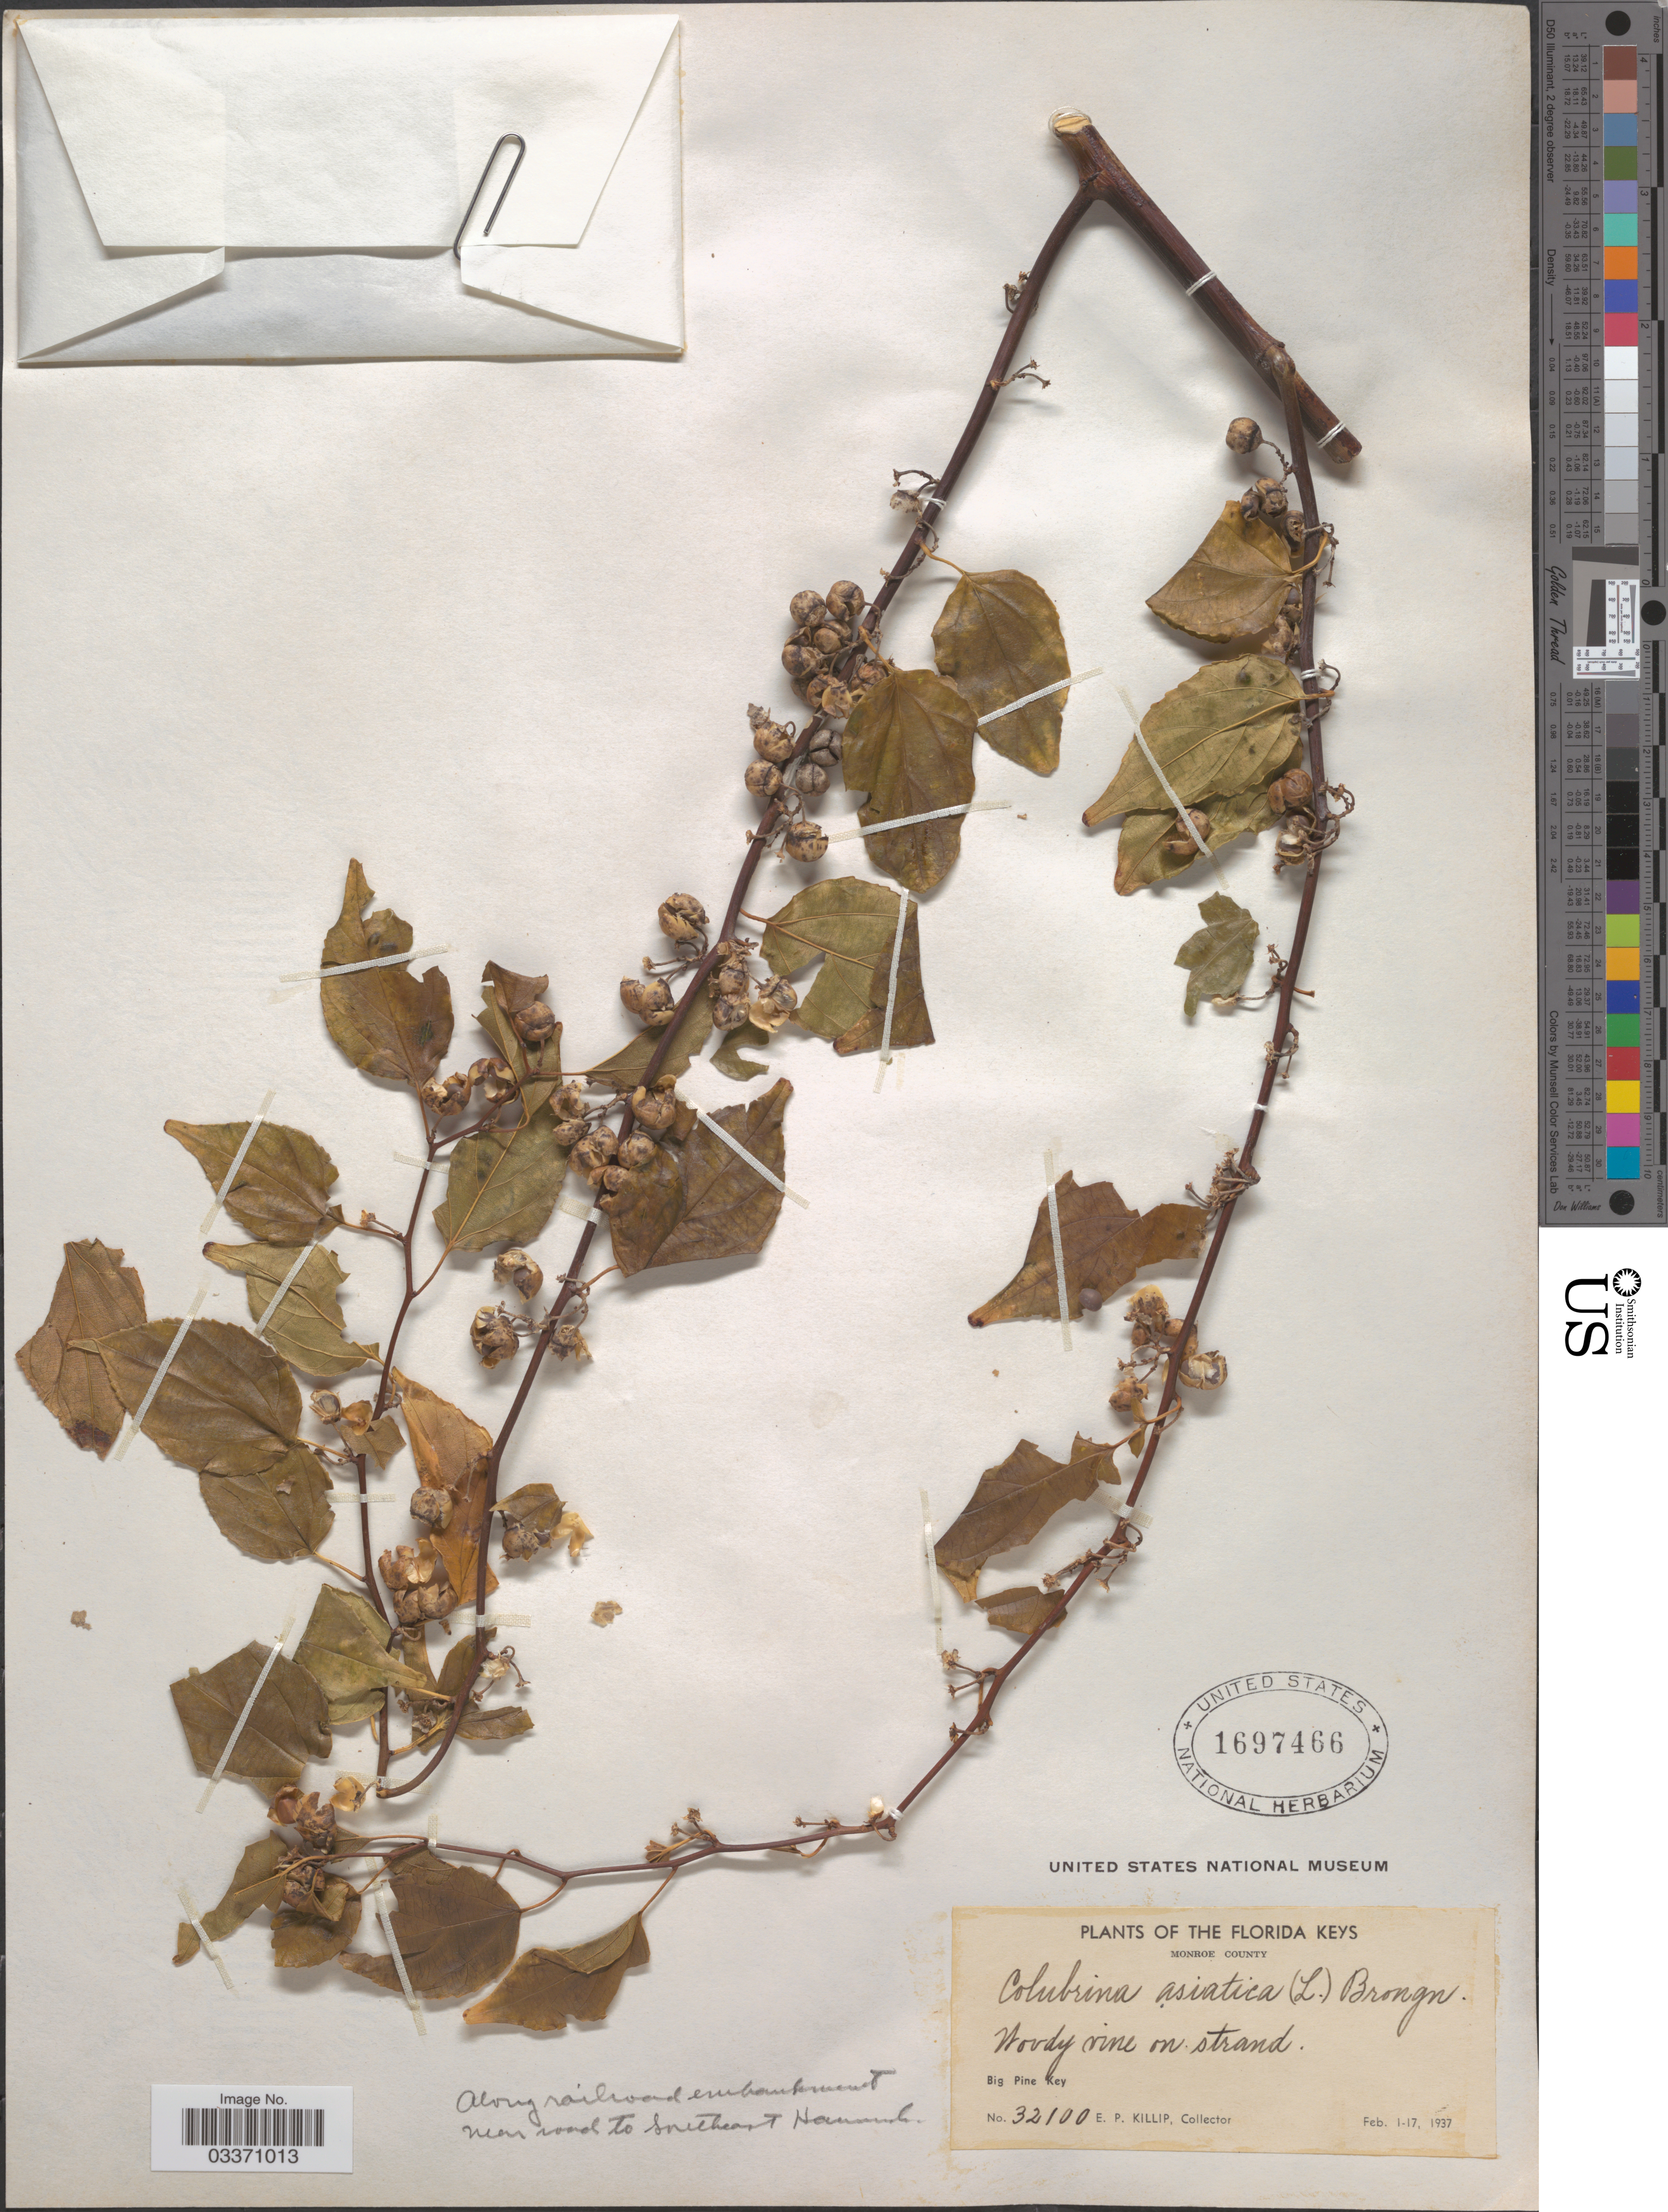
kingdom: Plantae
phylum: Tracheophyta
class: Magnoliopsida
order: Rosales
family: Rhamnaceae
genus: Colubrina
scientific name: Colubrina asiatica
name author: (L.) Brongn.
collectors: E. P. Killip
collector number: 32100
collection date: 1937-02-01/1937-02-17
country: United States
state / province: Florida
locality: The Florida Keys. Monroe County. Big Pine Key.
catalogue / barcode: US 1697466